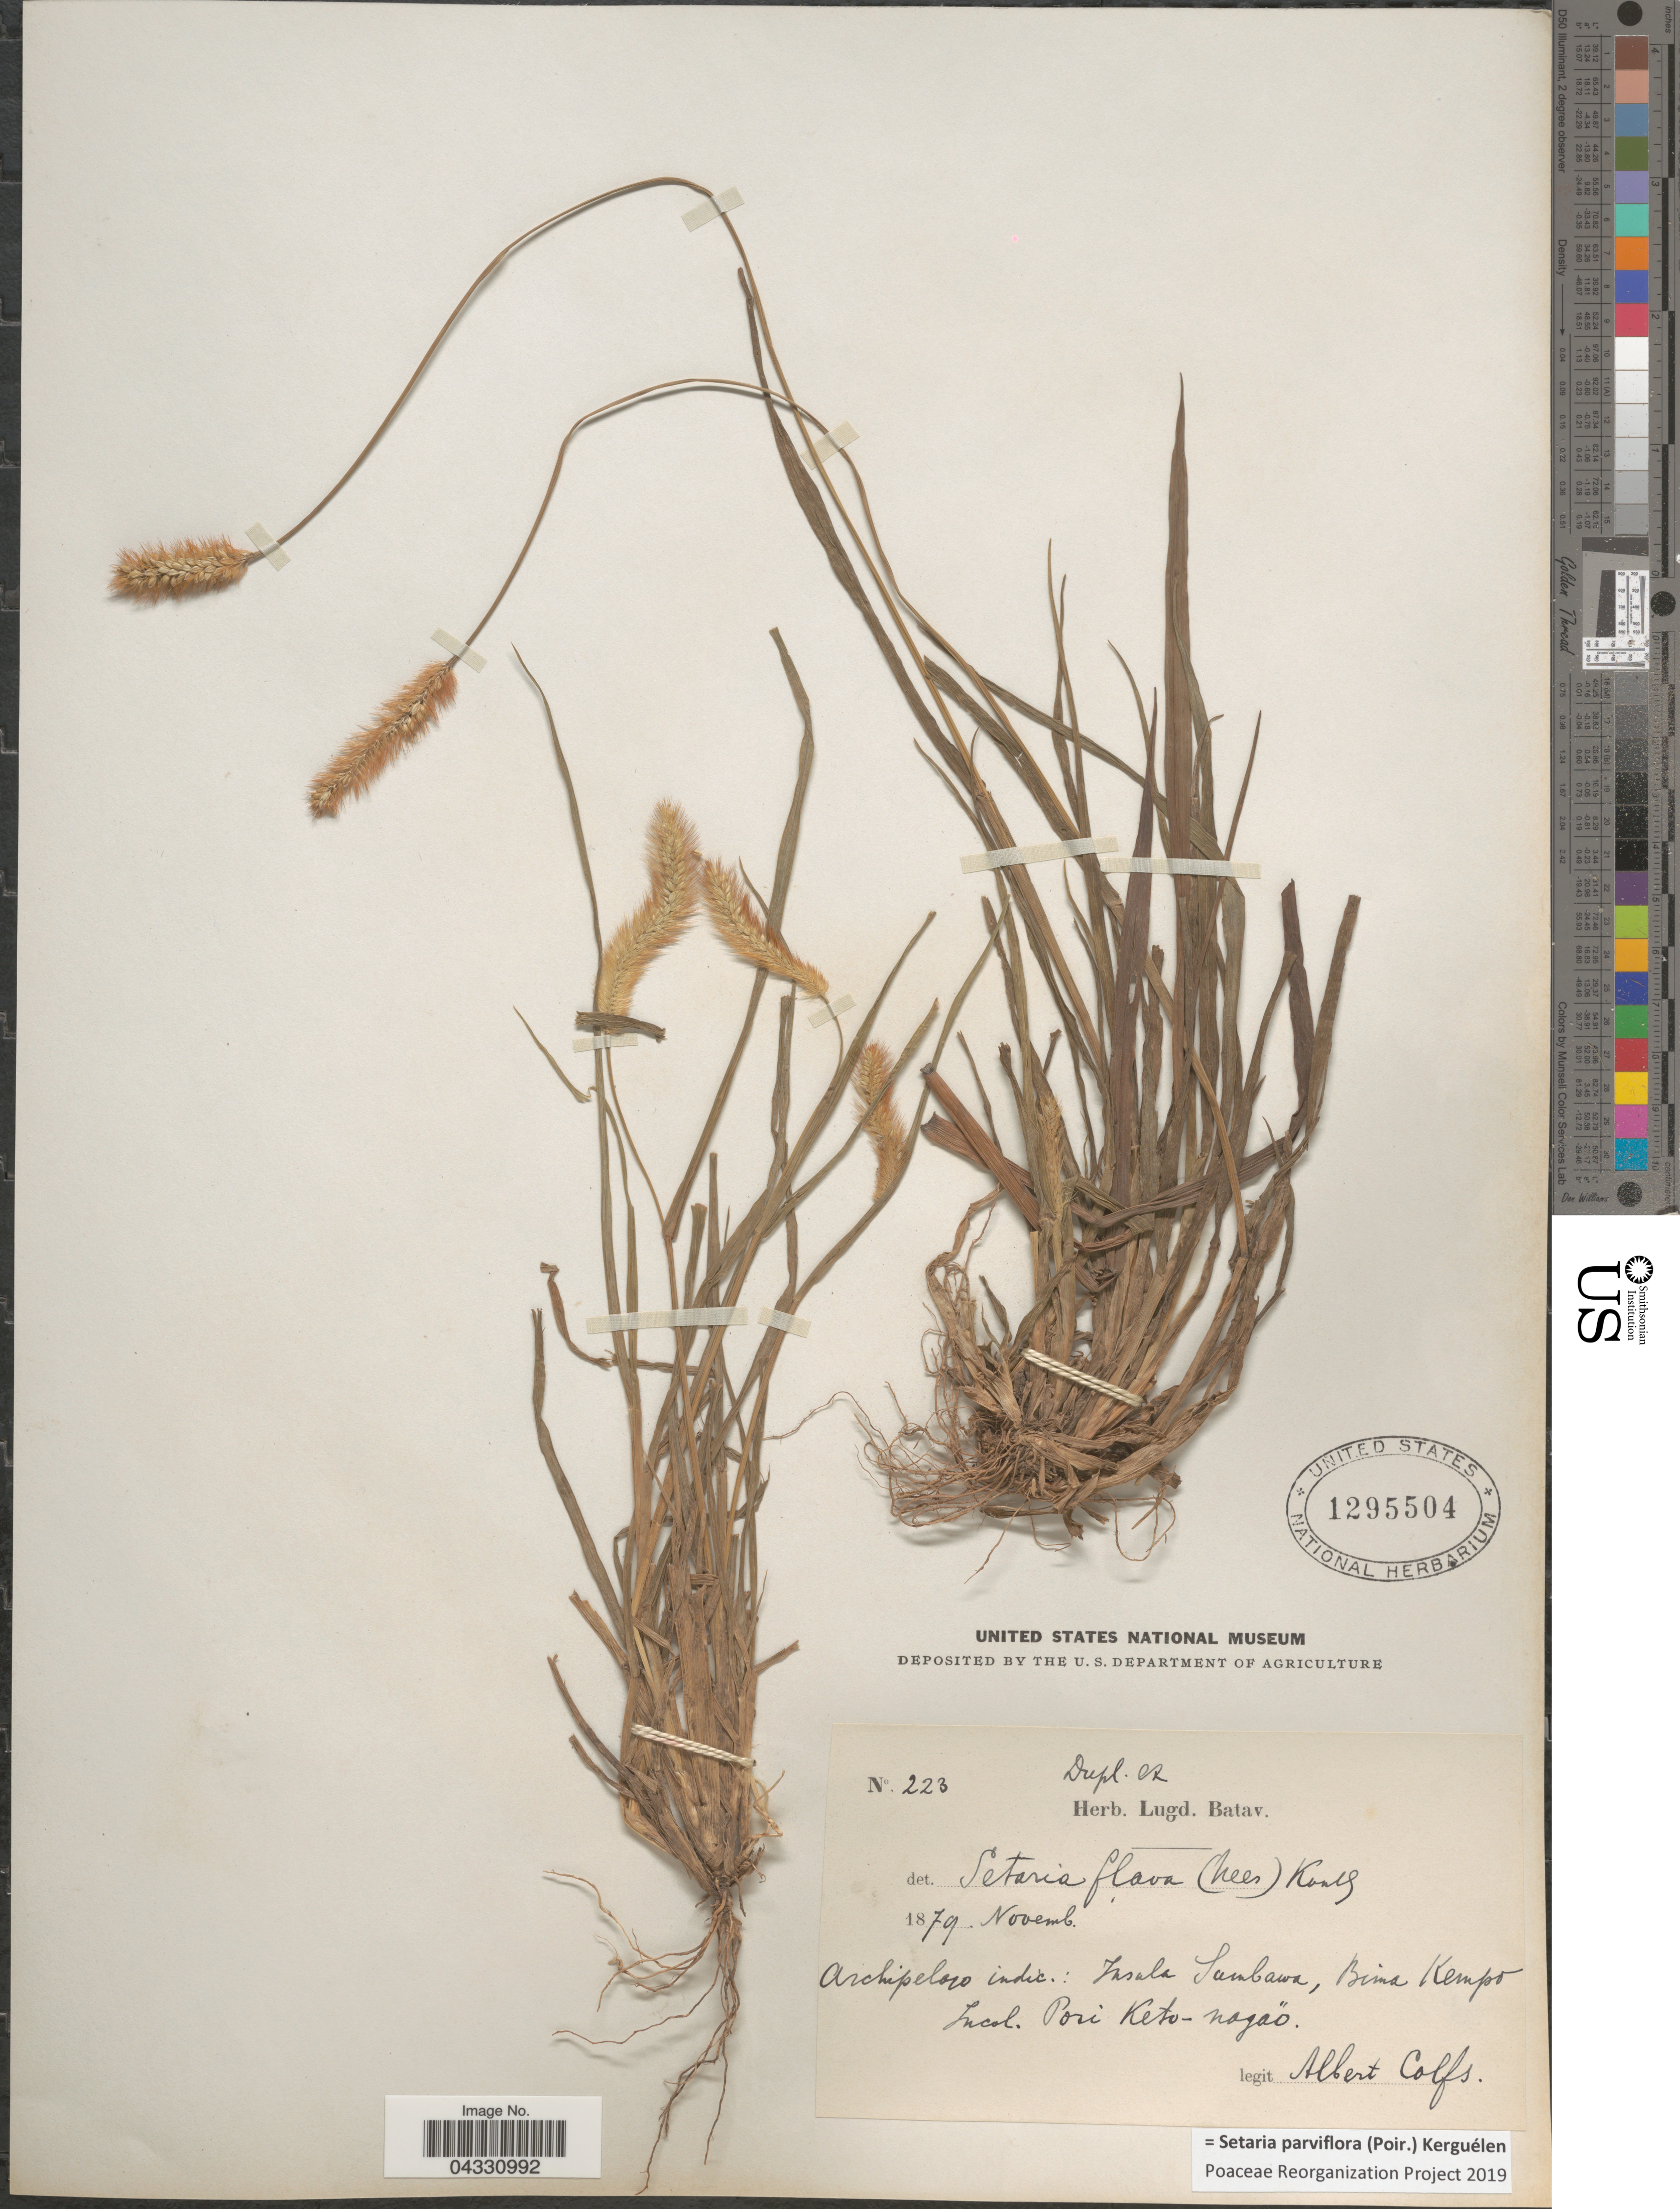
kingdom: Plantae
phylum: Tracheophyta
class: Liliopsida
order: Poales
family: Poaceae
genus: Setaria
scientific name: Setaria parviflora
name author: (Poir.) Kerguélen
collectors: A. Colfs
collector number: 223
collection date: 1879-11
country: Indonesia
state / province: Nusa Tenggara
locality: Archipelago indic.: Insula Sumbawa, Bima Kempo Incol. Pori Keto-nogaö [interpreted].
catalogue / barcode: US 1295504